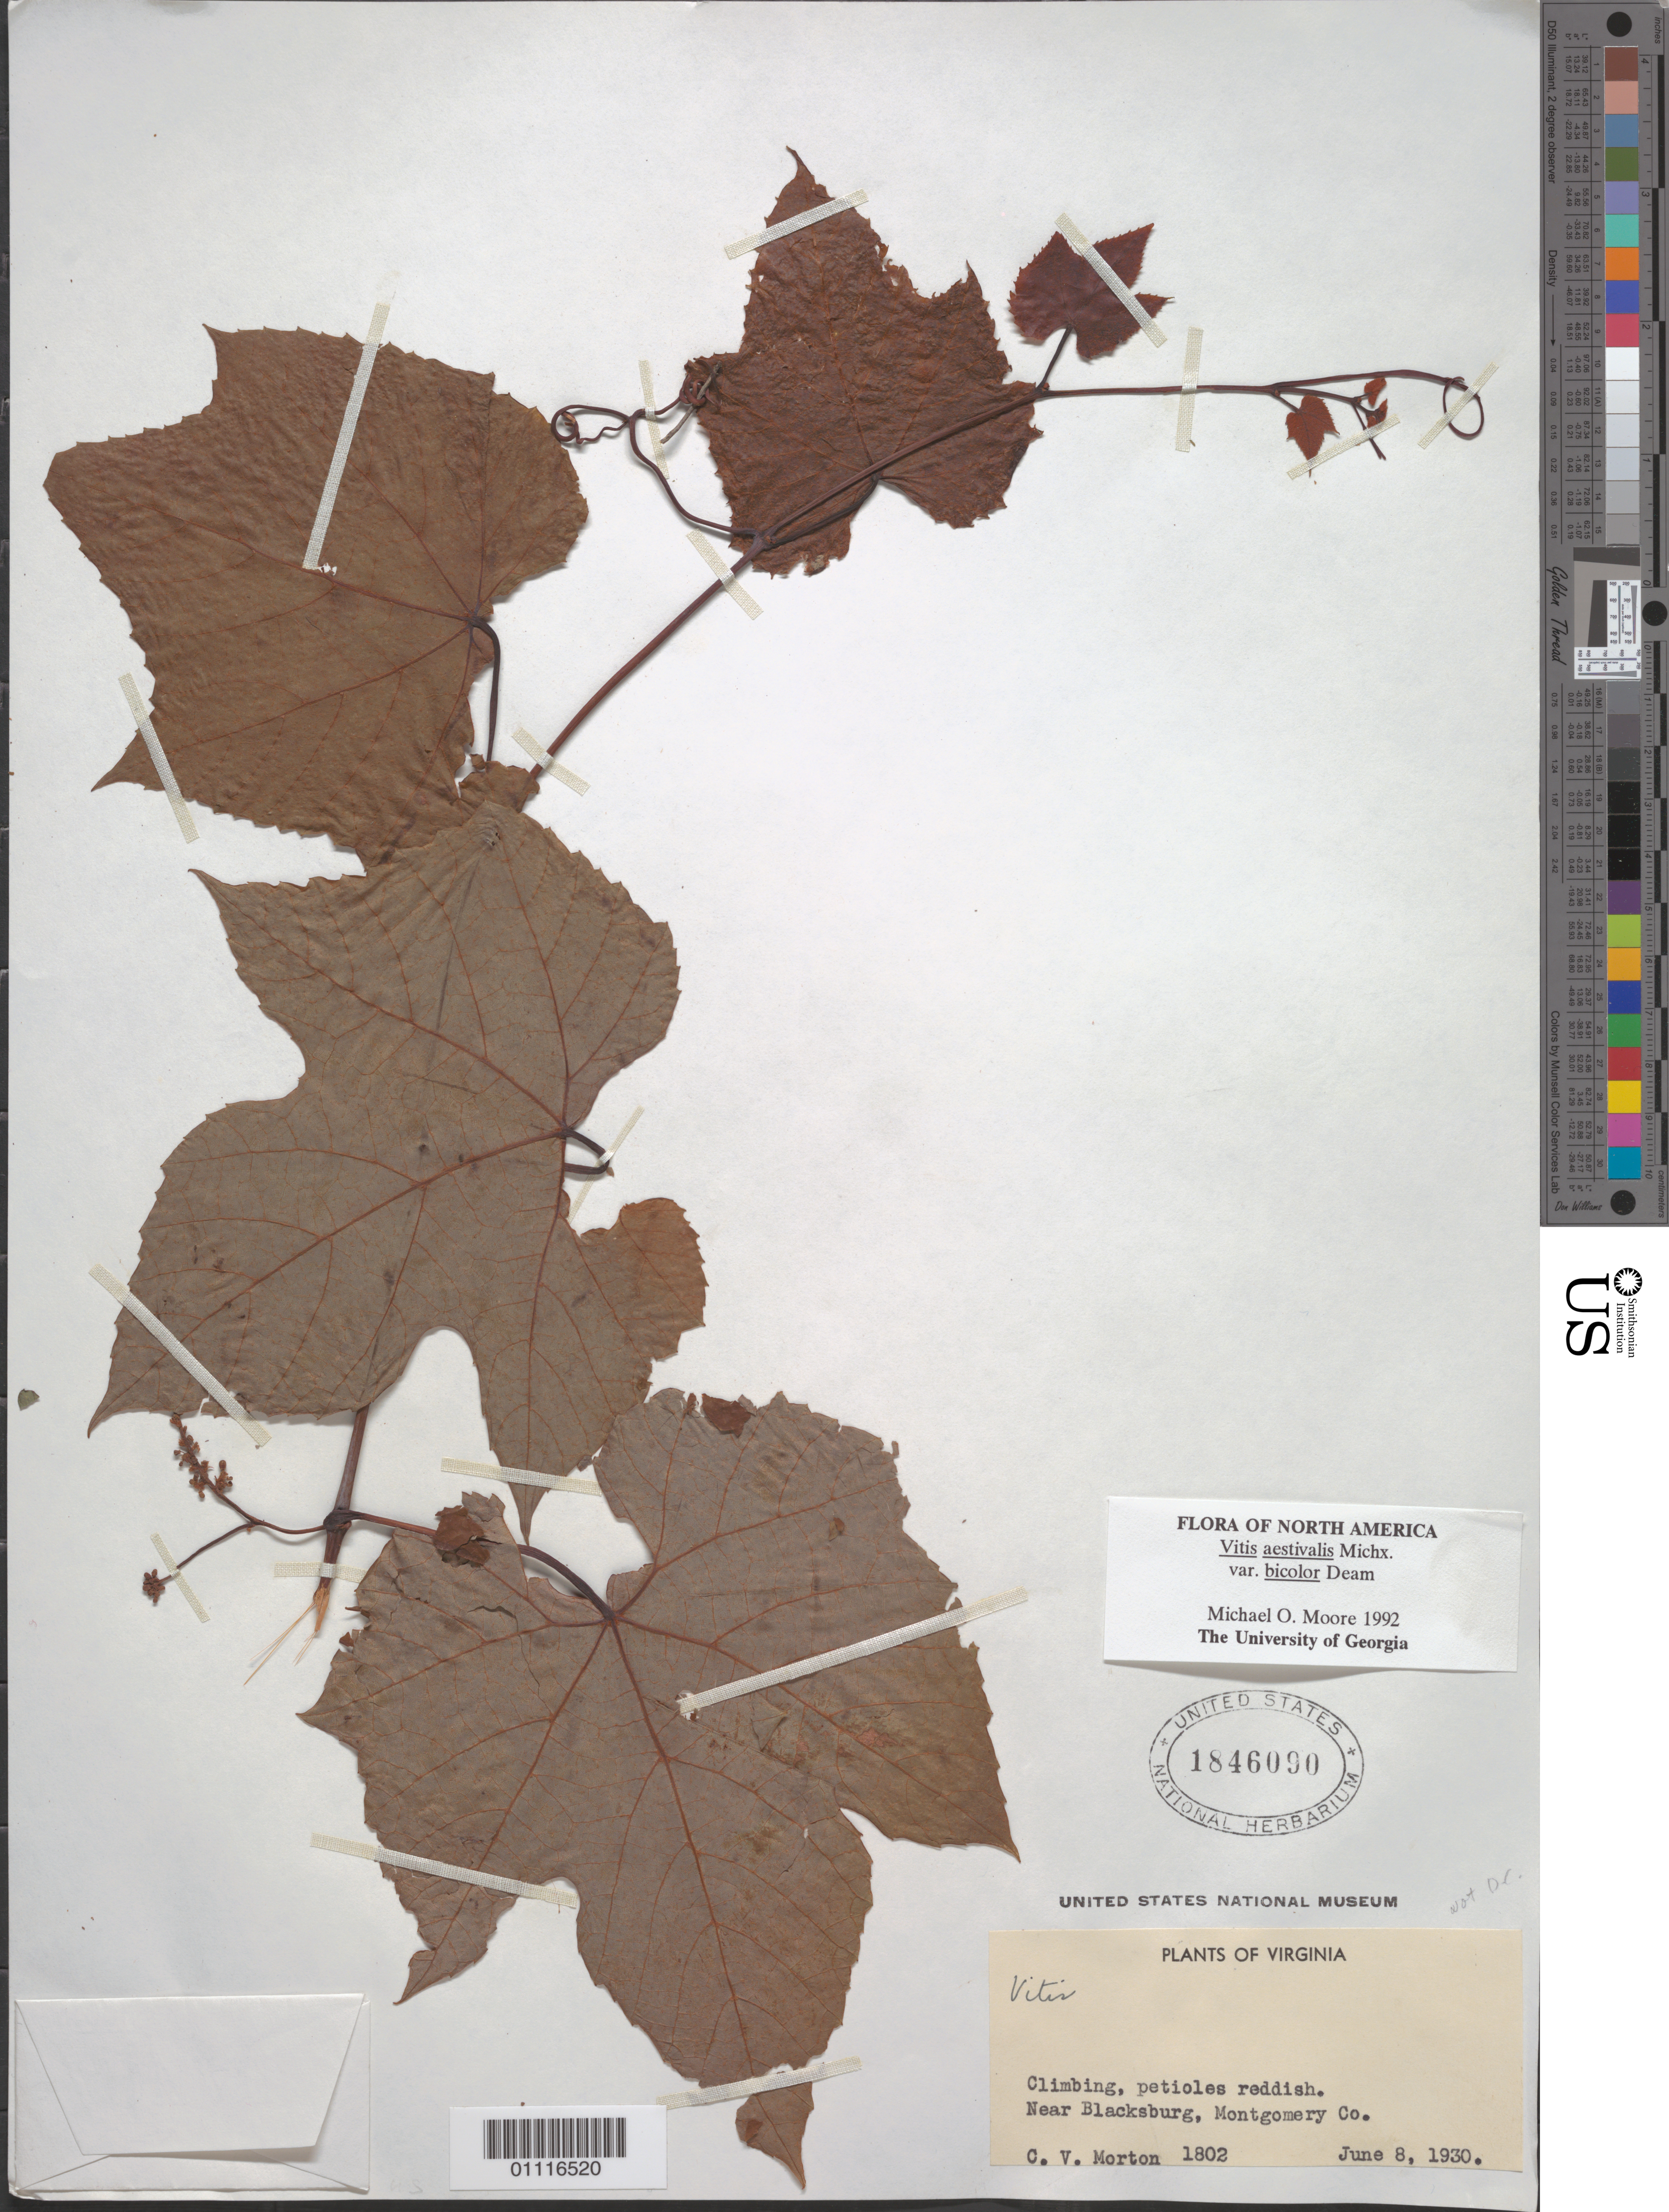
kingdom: Plantae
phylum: Tracheophyta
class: Magnoliopsida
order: Vitales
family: Vitaceae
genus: Vitis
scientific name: Vitis aestivalis var. bicolor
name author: Deam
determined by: Moore, M. O.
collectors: C. V. Morton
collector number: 1802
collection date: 1930-06-08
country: United States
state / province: Virginia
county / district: Montgomery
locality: Near Blacksburg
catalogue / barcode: US 1846090